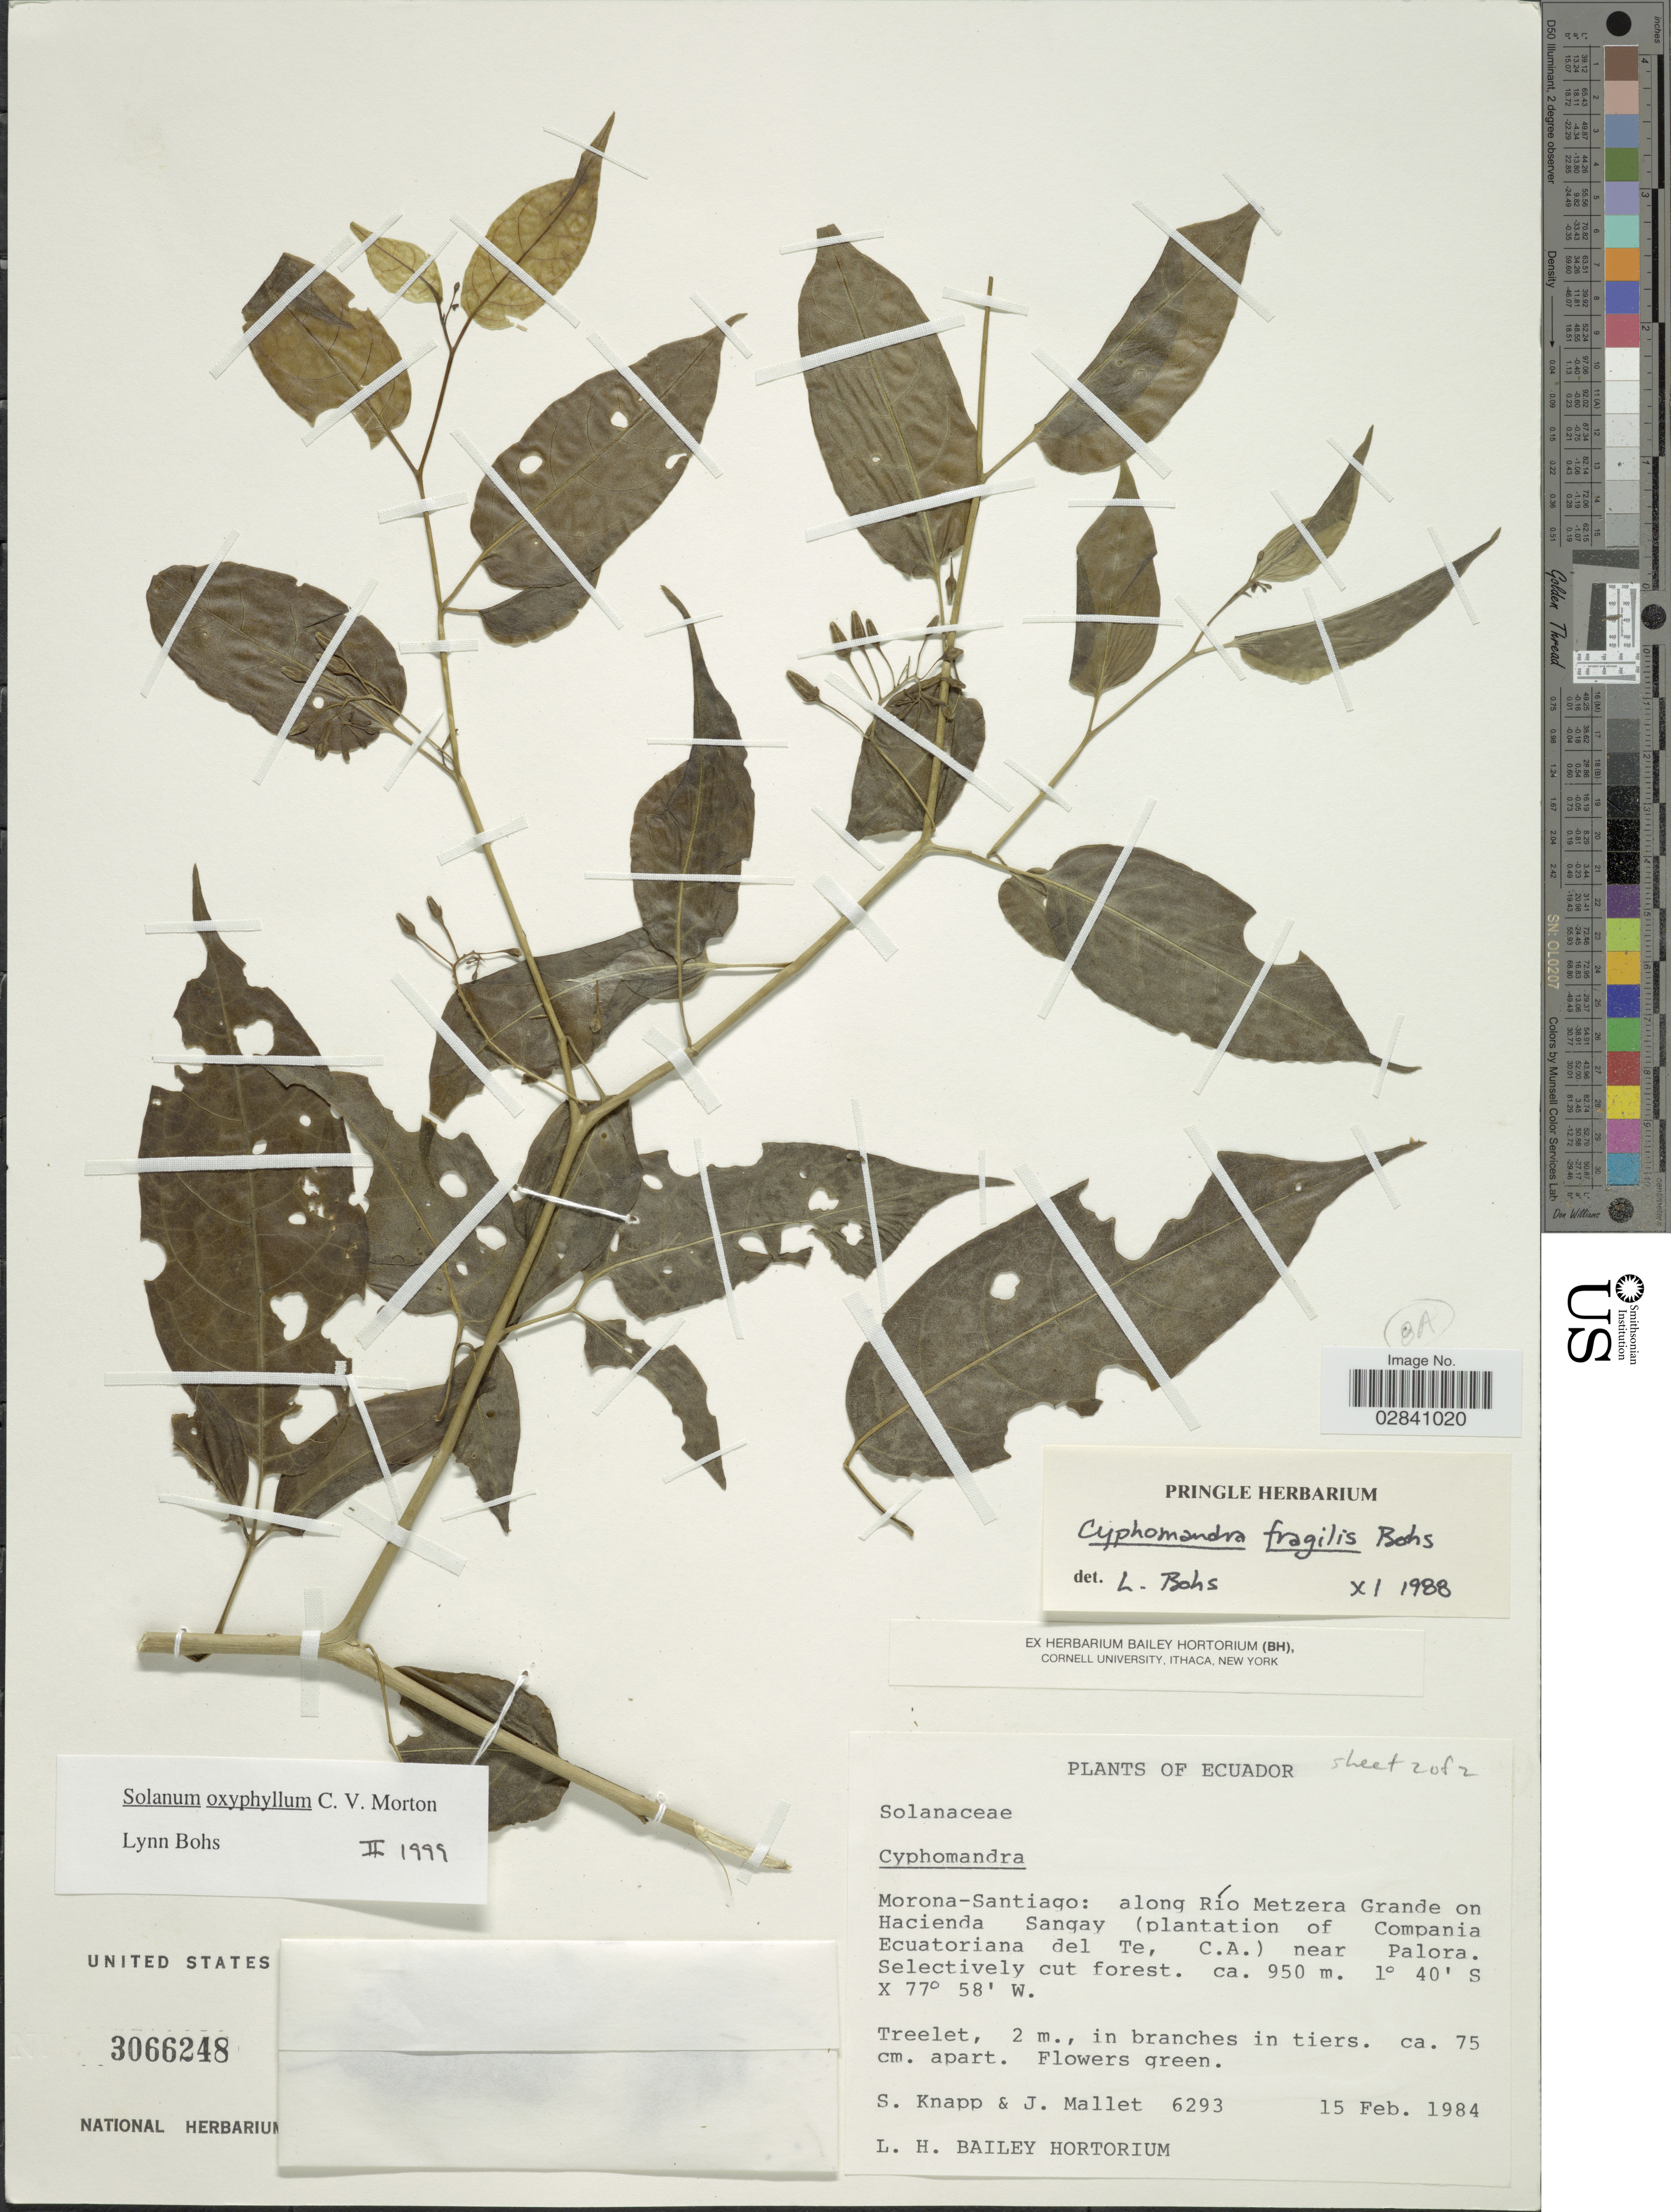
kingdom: Plantae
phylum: Tracheophyta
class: Magnoliopsida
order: Solanales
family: Solanaceae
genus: Cyphomandra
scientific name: Cyphomandra fragilis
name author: Bohs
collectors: S. Knapp & J. Mallet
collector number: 6293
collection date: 1984-02-15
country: Ecuador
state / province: Morona-Santiago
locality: Along Río Metzera Grande on Hacienda Sangay (plantation of Compania Ecuatoriana del Te, C.A.) near Palora.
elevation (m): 950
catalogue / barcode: US 3066248